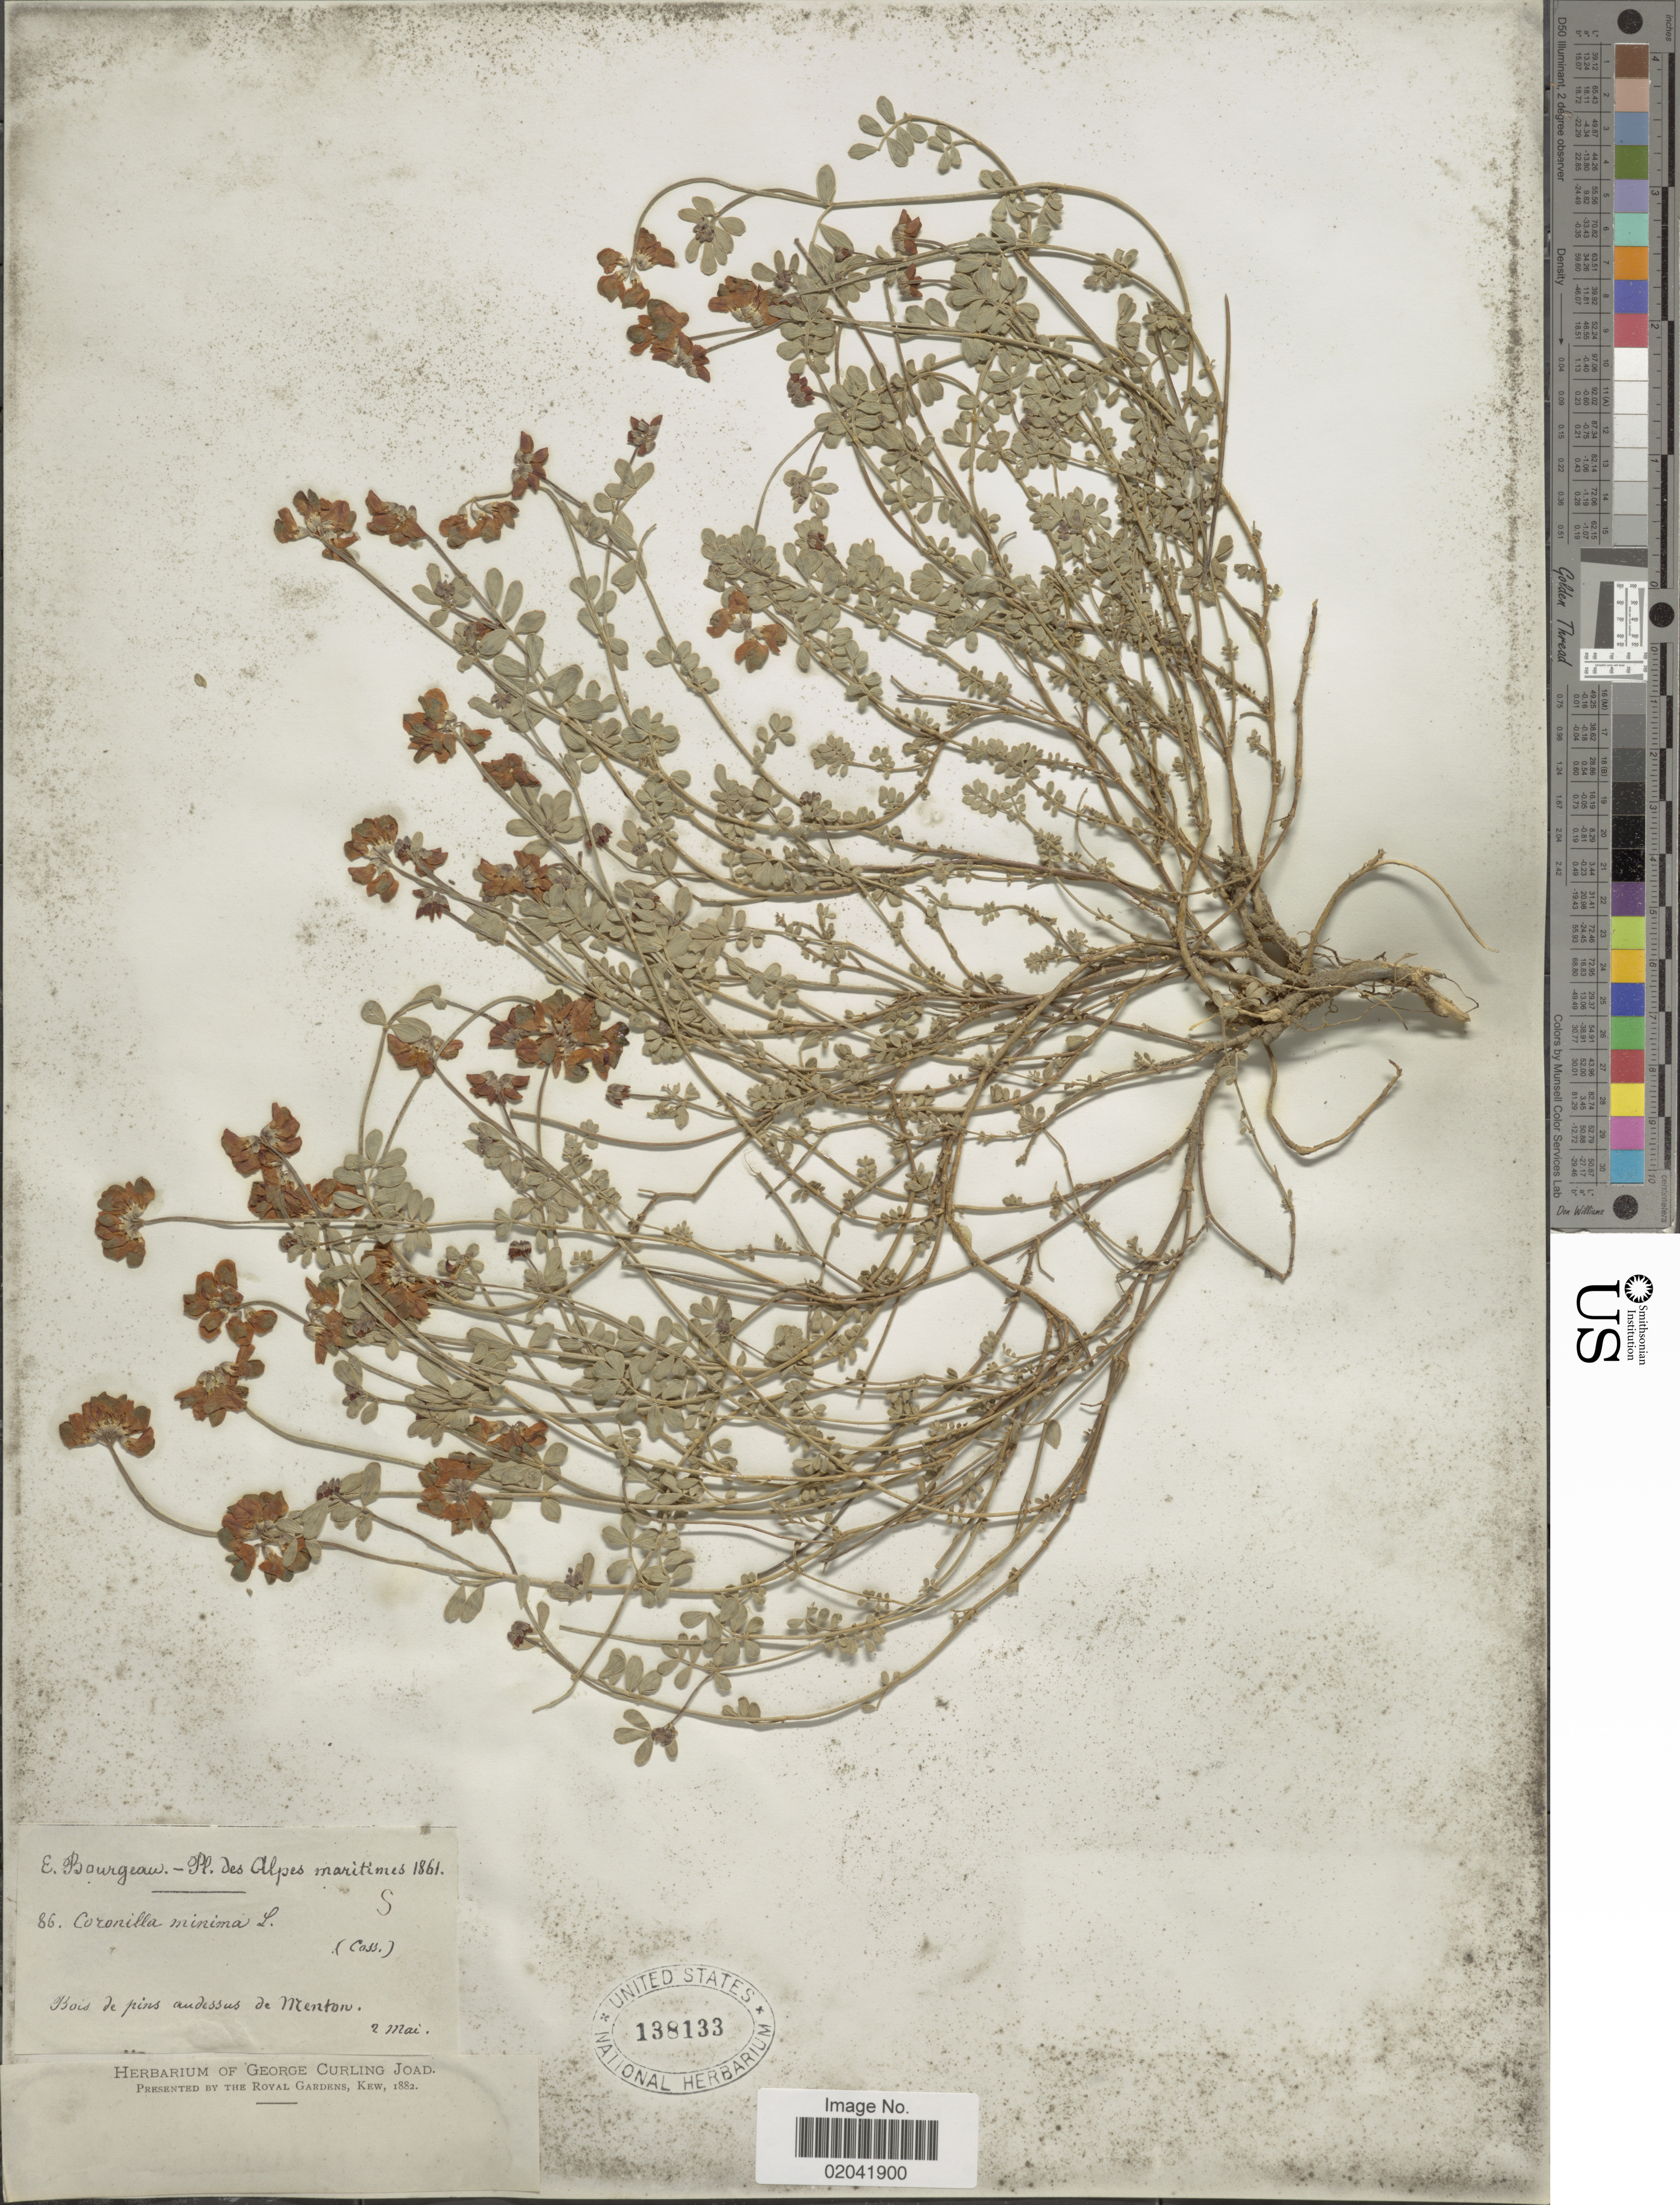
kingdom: Plantae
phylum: Tracheophyta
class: Magnoliopsida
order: Fabales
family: Fabaceae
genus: Coronilla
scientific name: Coronilla minima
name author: L.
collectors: E. Bourgeau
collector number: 86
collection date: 1861-05-02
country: France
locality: Alpes maritimes, Bois de pins audessus de Menton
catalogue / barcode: US 138133